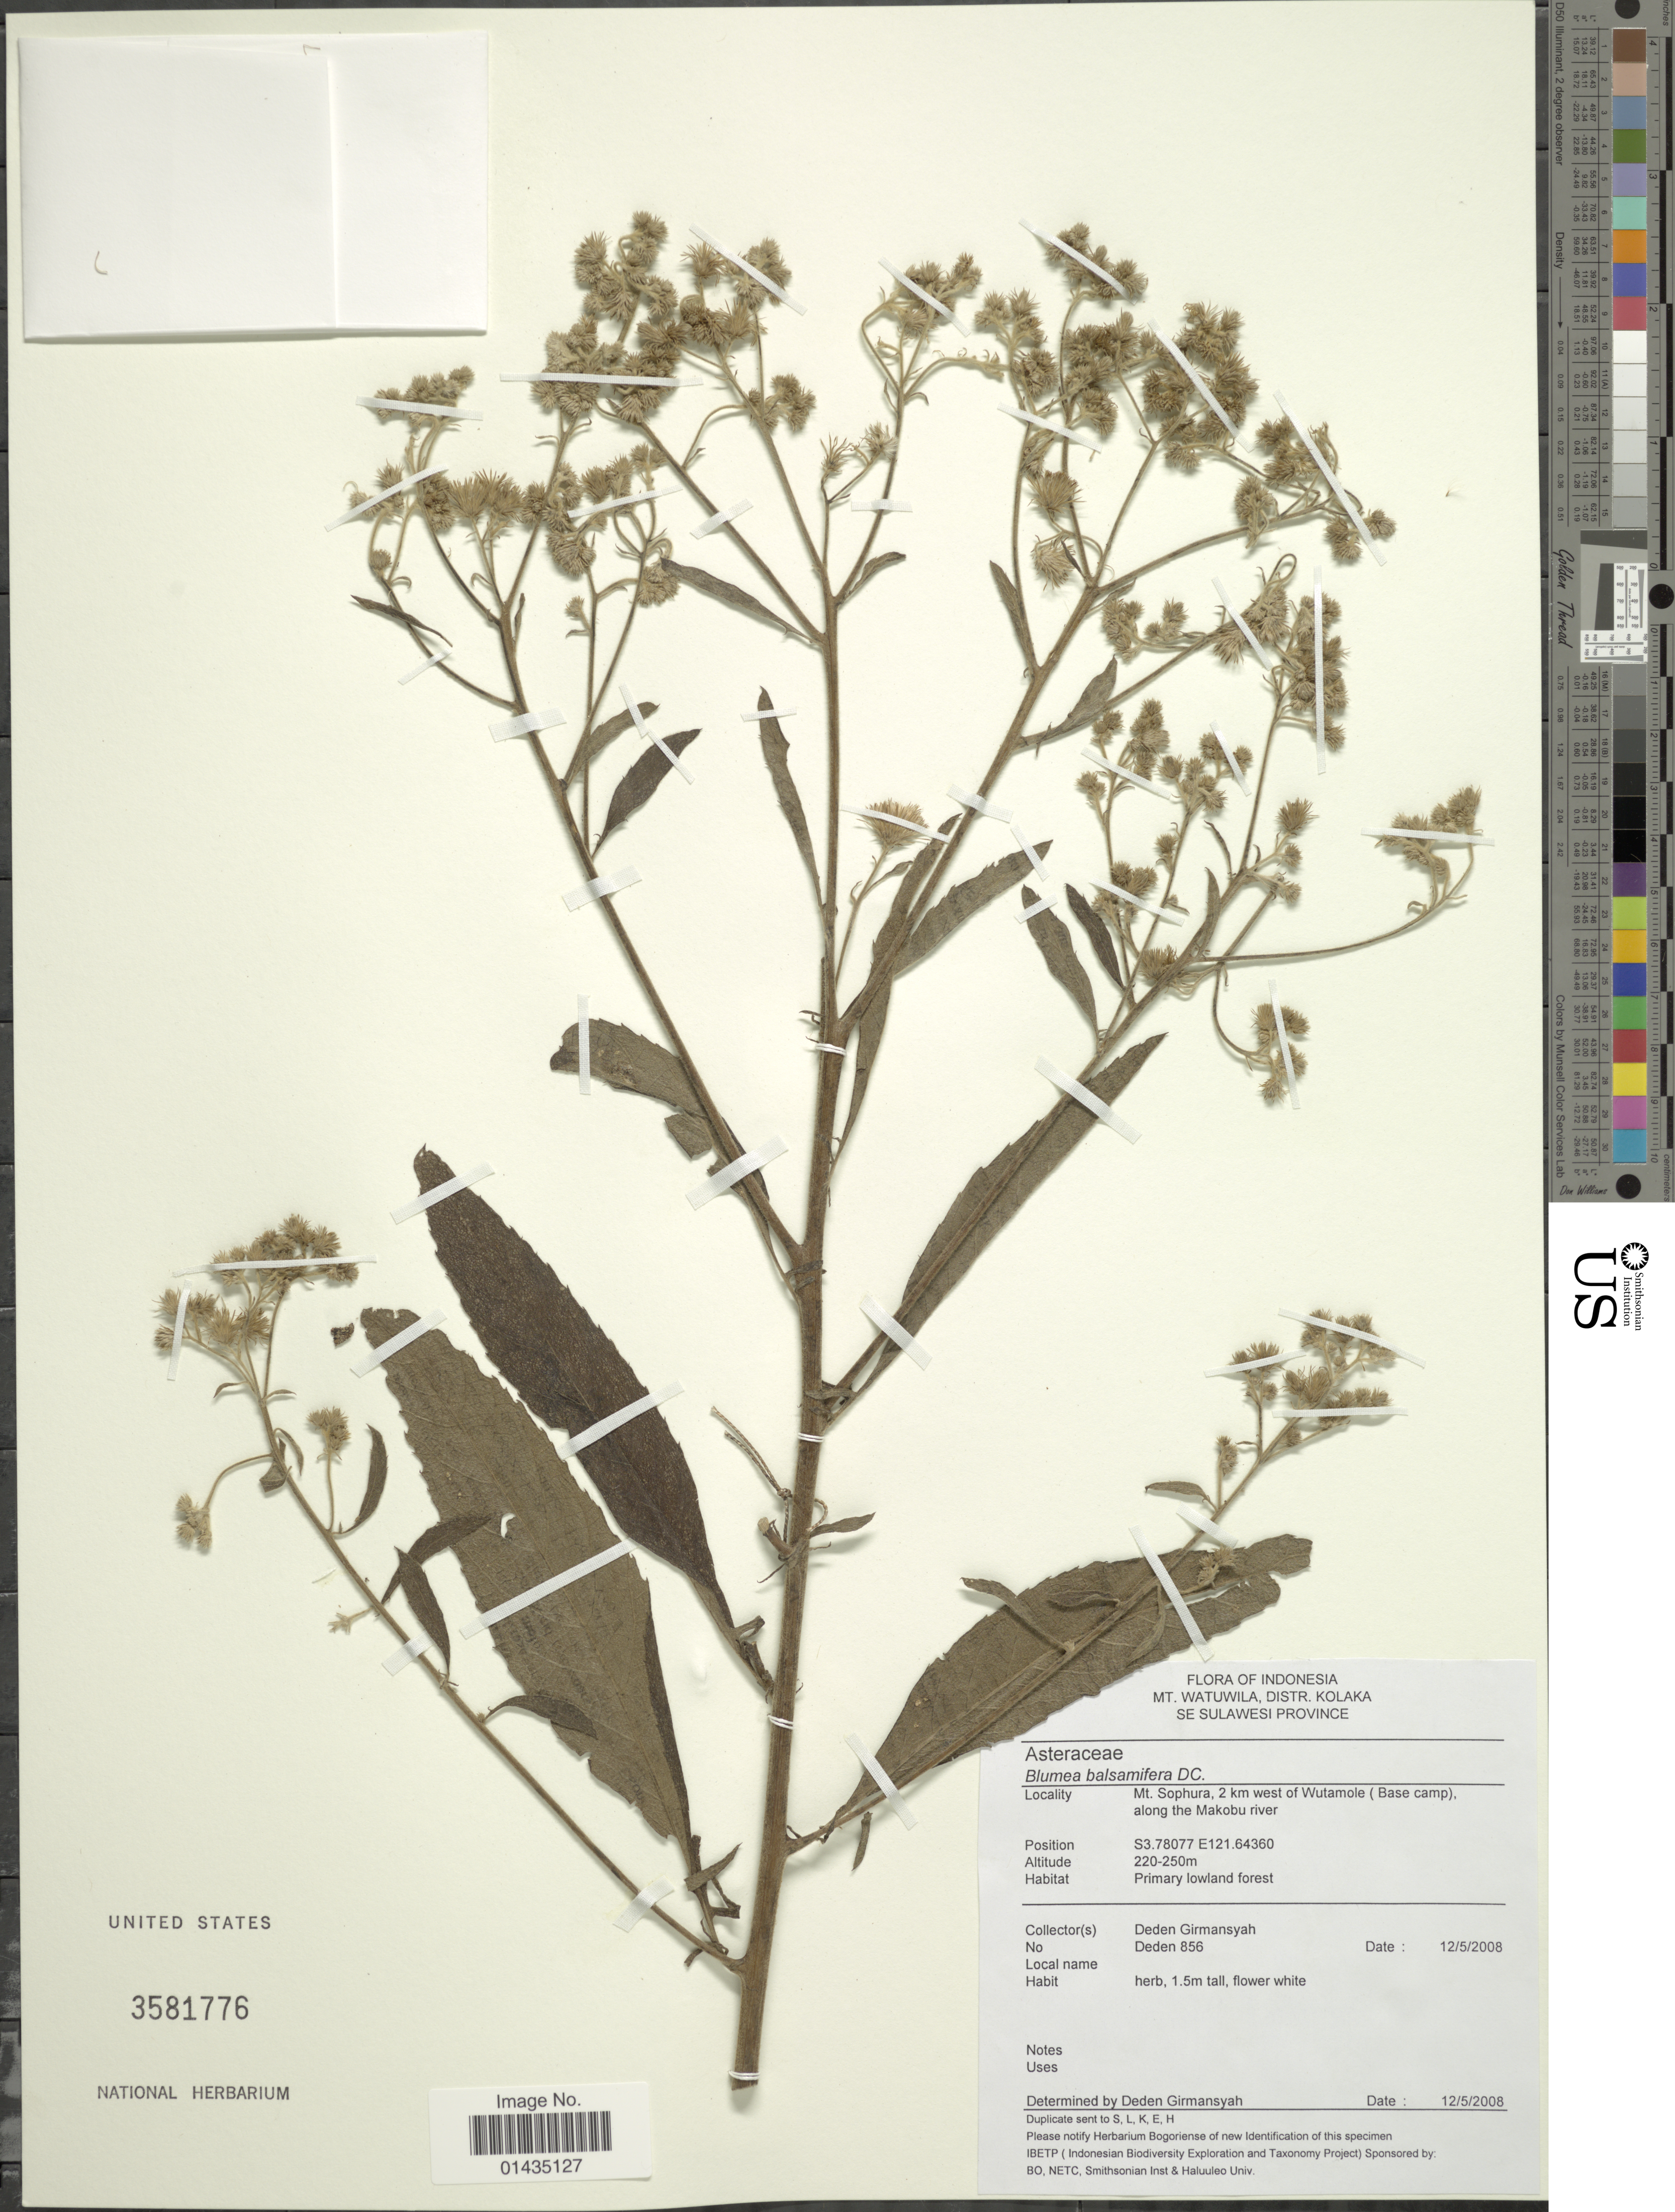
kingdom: Plantae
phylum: Tracheophyta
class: Magnoliopsida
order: Asterales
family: Asteraceae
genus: Blumea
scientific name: Blumea balsamifera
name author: (L.) DC.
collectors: D. Girmansyah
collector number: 856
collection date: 2008-05-12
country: Indonesia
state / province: Sulawesi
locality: Mt. Watuwila, Distr. Kolaka, SE Sulawesi Province, Mt. Sophura, 2 km west of Wutamole (Base camp), along the Makobu river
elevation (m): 220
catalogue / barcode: US 3581776